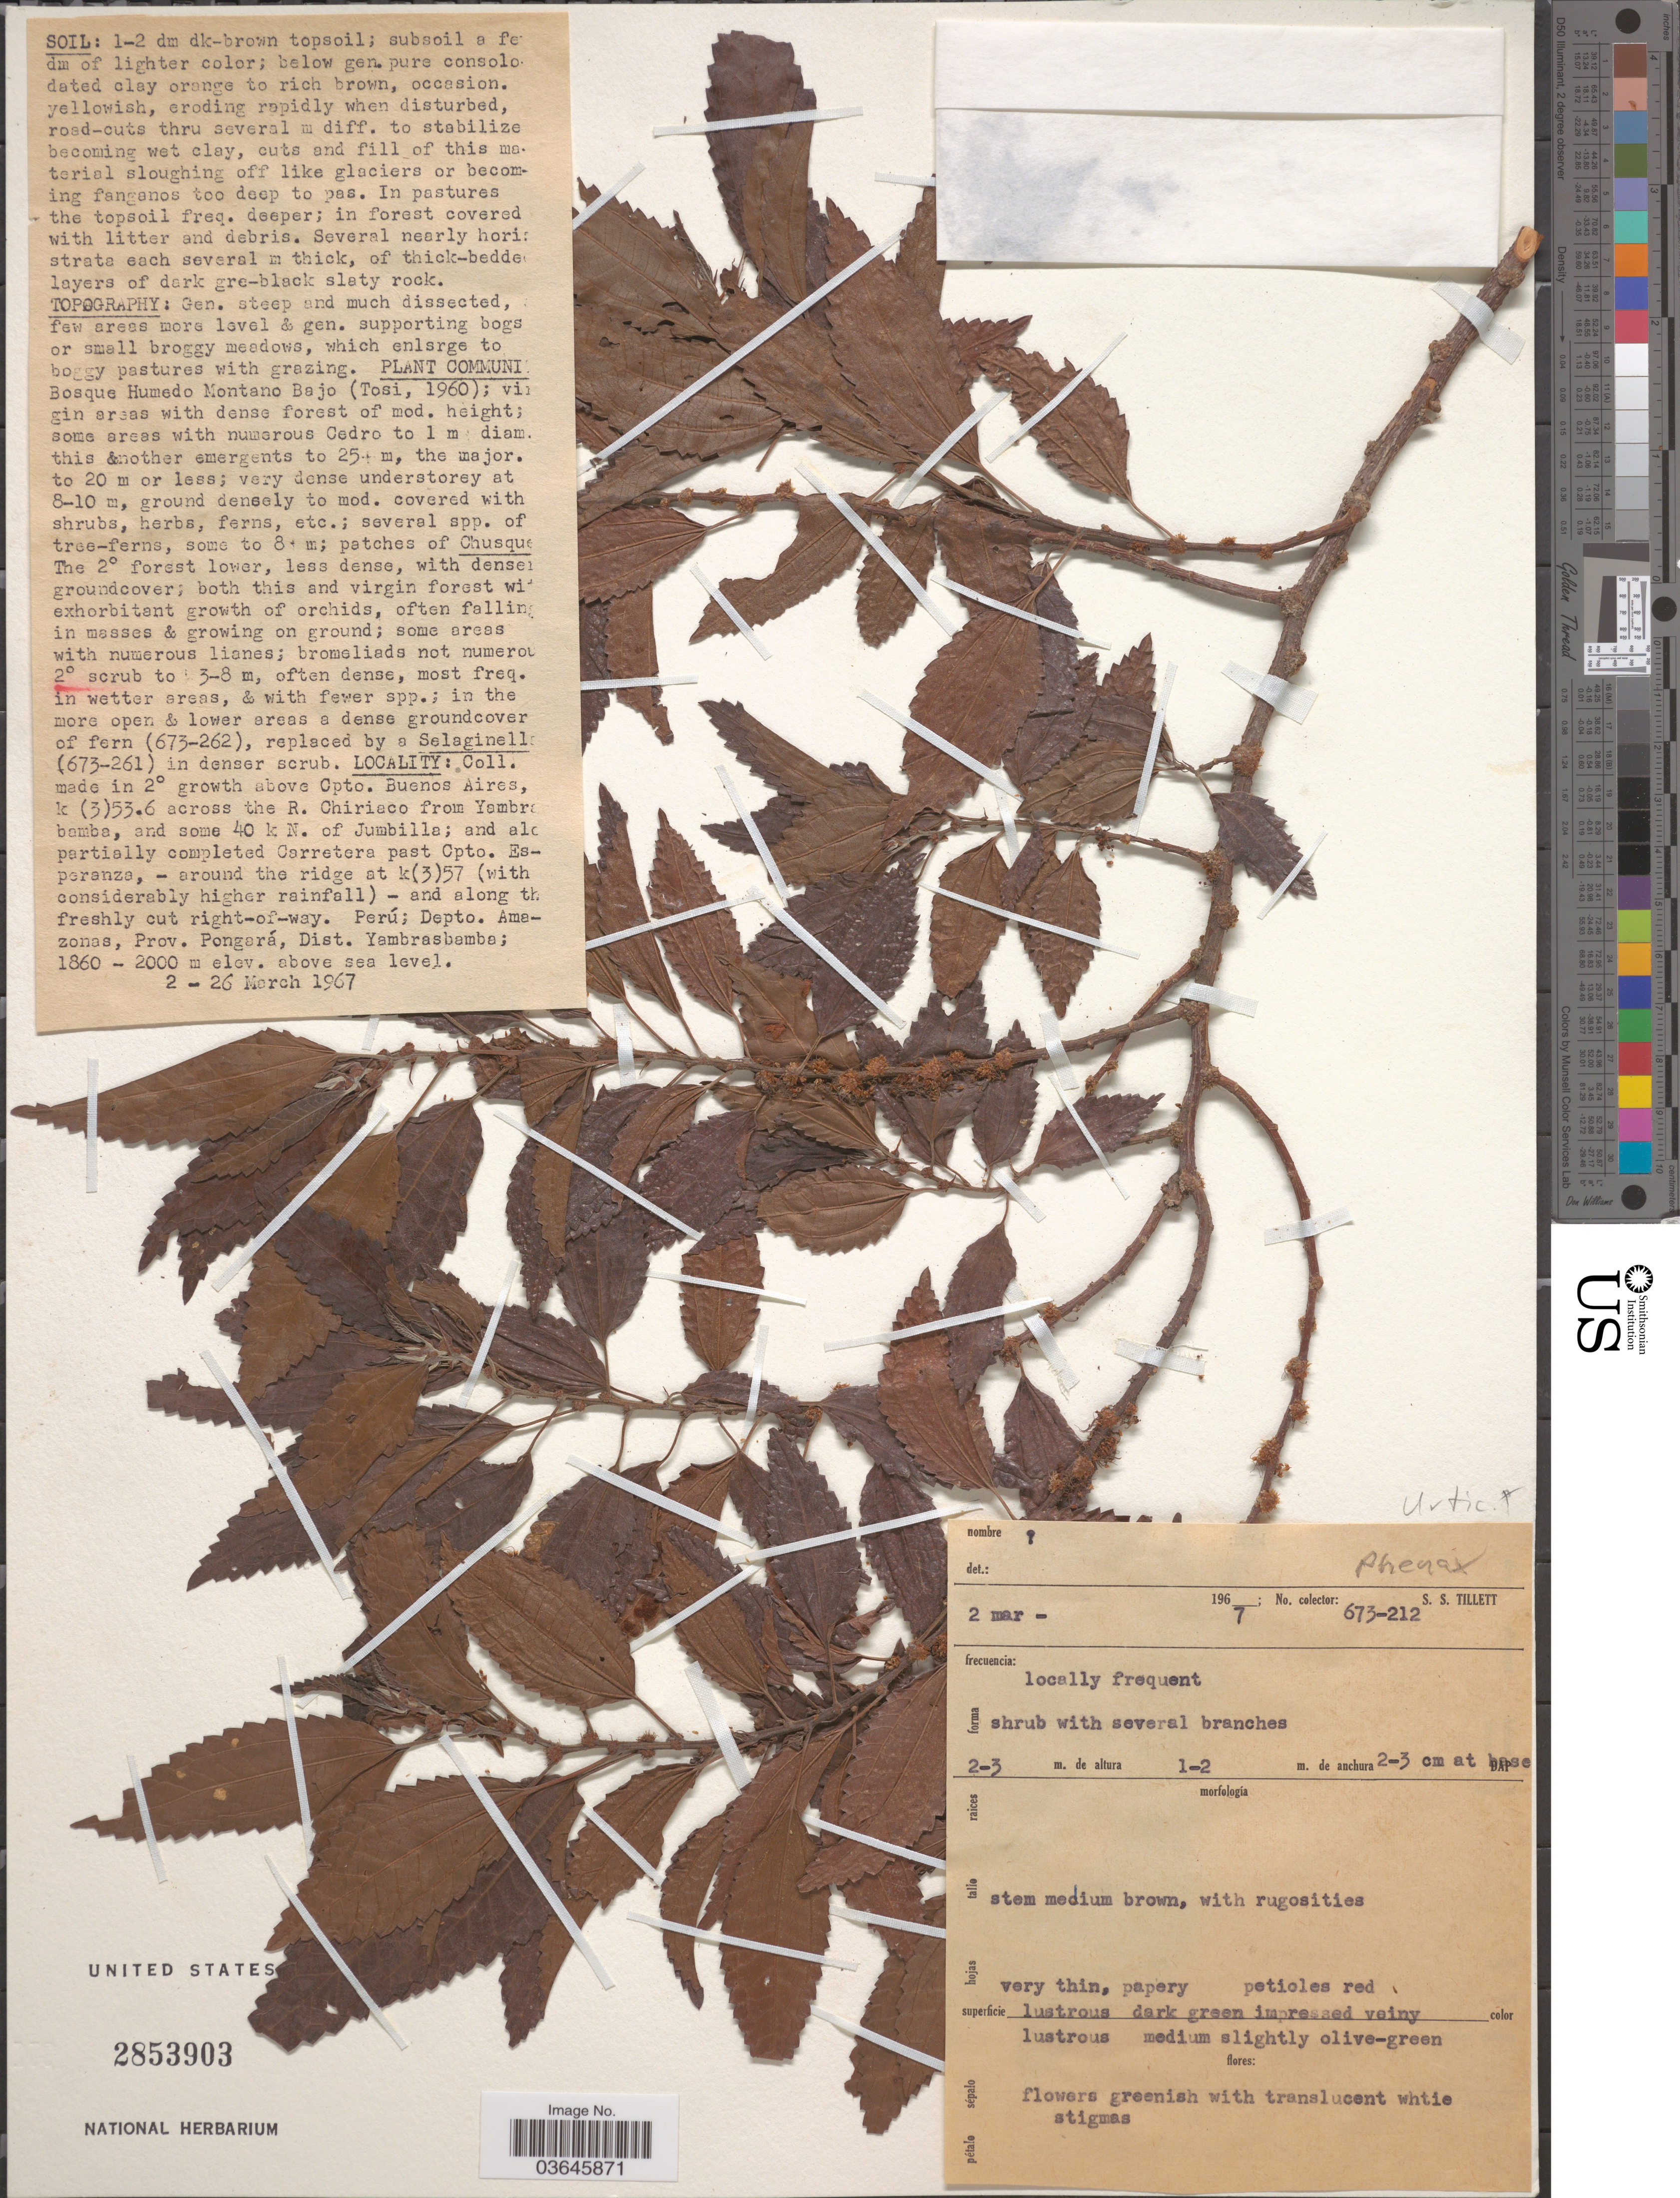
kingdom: Plantae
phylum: Tracheophyta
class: Magnoliopsida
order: Rosales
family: Urticaceae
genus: Phenax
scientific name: Phenax sp.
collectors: S. S. Tillett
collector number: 673-212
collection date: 1967-03-02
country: Peru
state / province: Amazonas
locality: Coll. made in 2° growth above Cpto. Buenos Aires, k (3)53.6 across the R. Chiriaco from Yambrabamba, and some 40 k N. of Jumbilla; and alo partially completed Carretera past Cpto. Esperanza, - around the ridge at k(3)57. [unsure placement] Depto. Amazonas, Prov. Pongará, Dist. Yambrasbamba.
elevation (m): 1860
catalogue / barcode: US 2853903